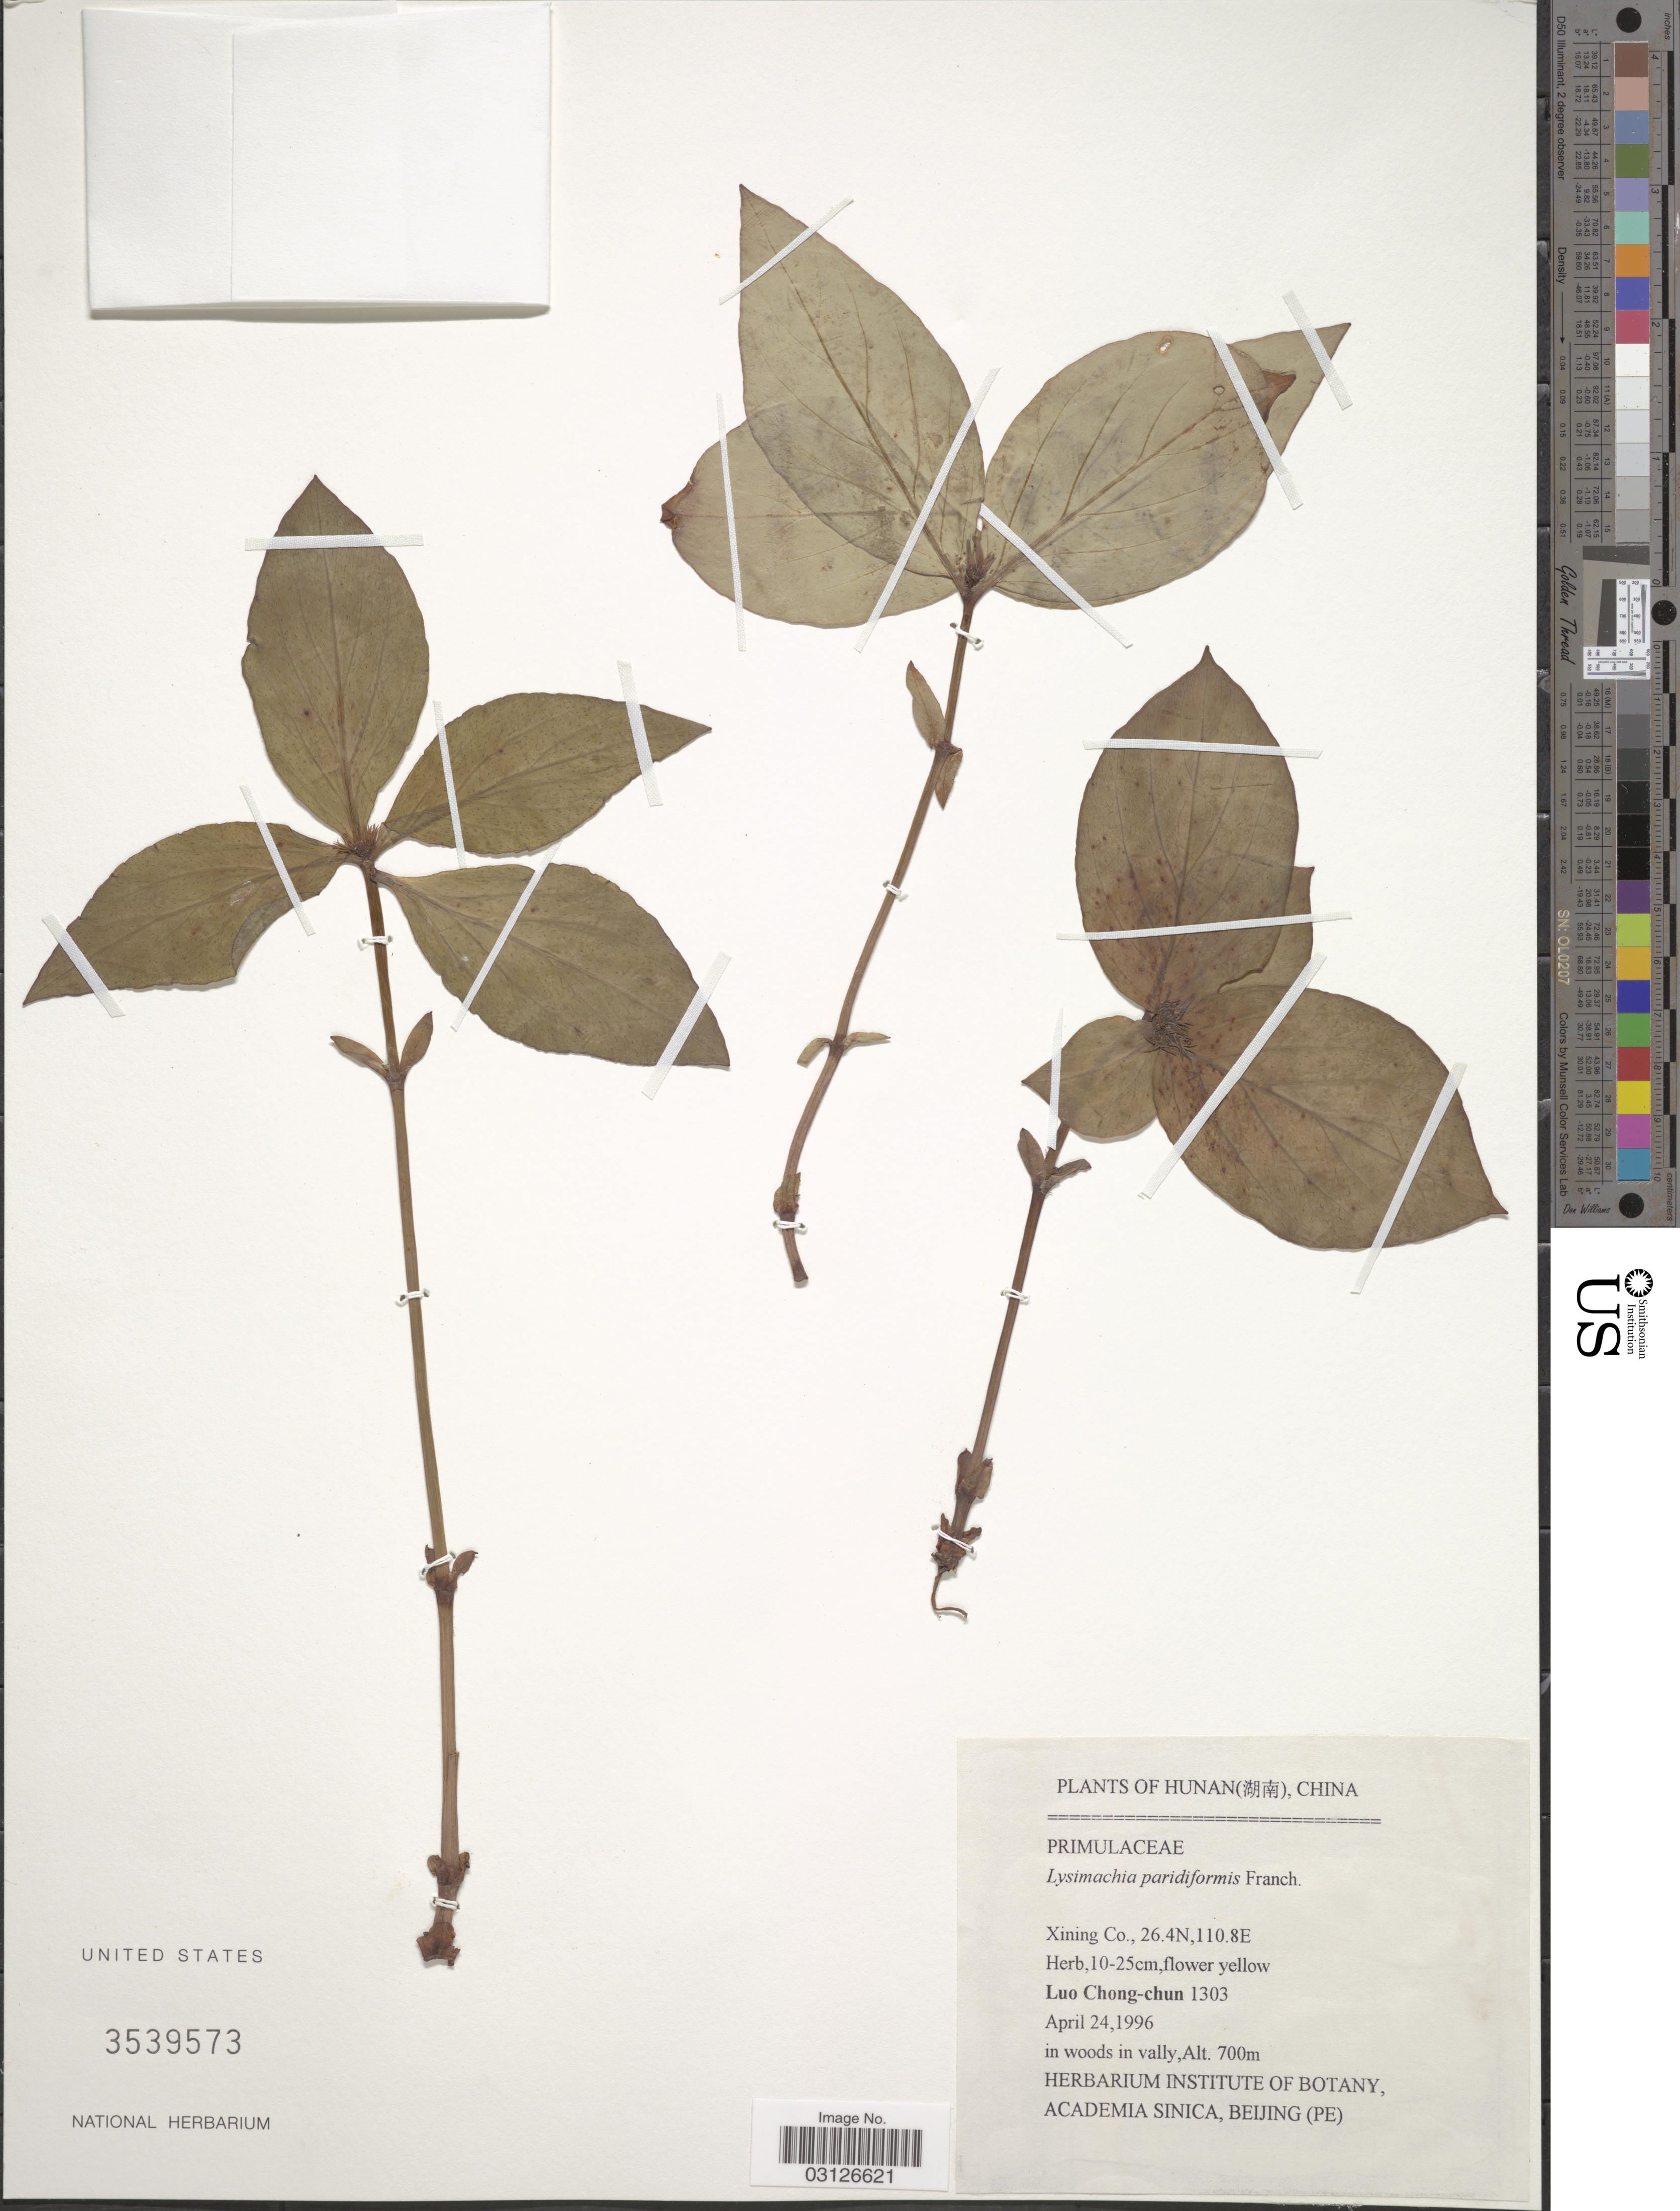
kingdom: Plantae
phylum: Tracheophyta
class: Magnoliopsida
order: Ericales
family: Primulaceae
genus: Lysimachia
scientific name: Lysimachia paridiformis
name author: Franch.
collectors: L. Chong-Chun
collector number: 1303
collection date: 1996-04-24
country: China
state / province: Hunan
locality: Xining Co.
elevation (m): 700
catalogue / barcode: US 3539573